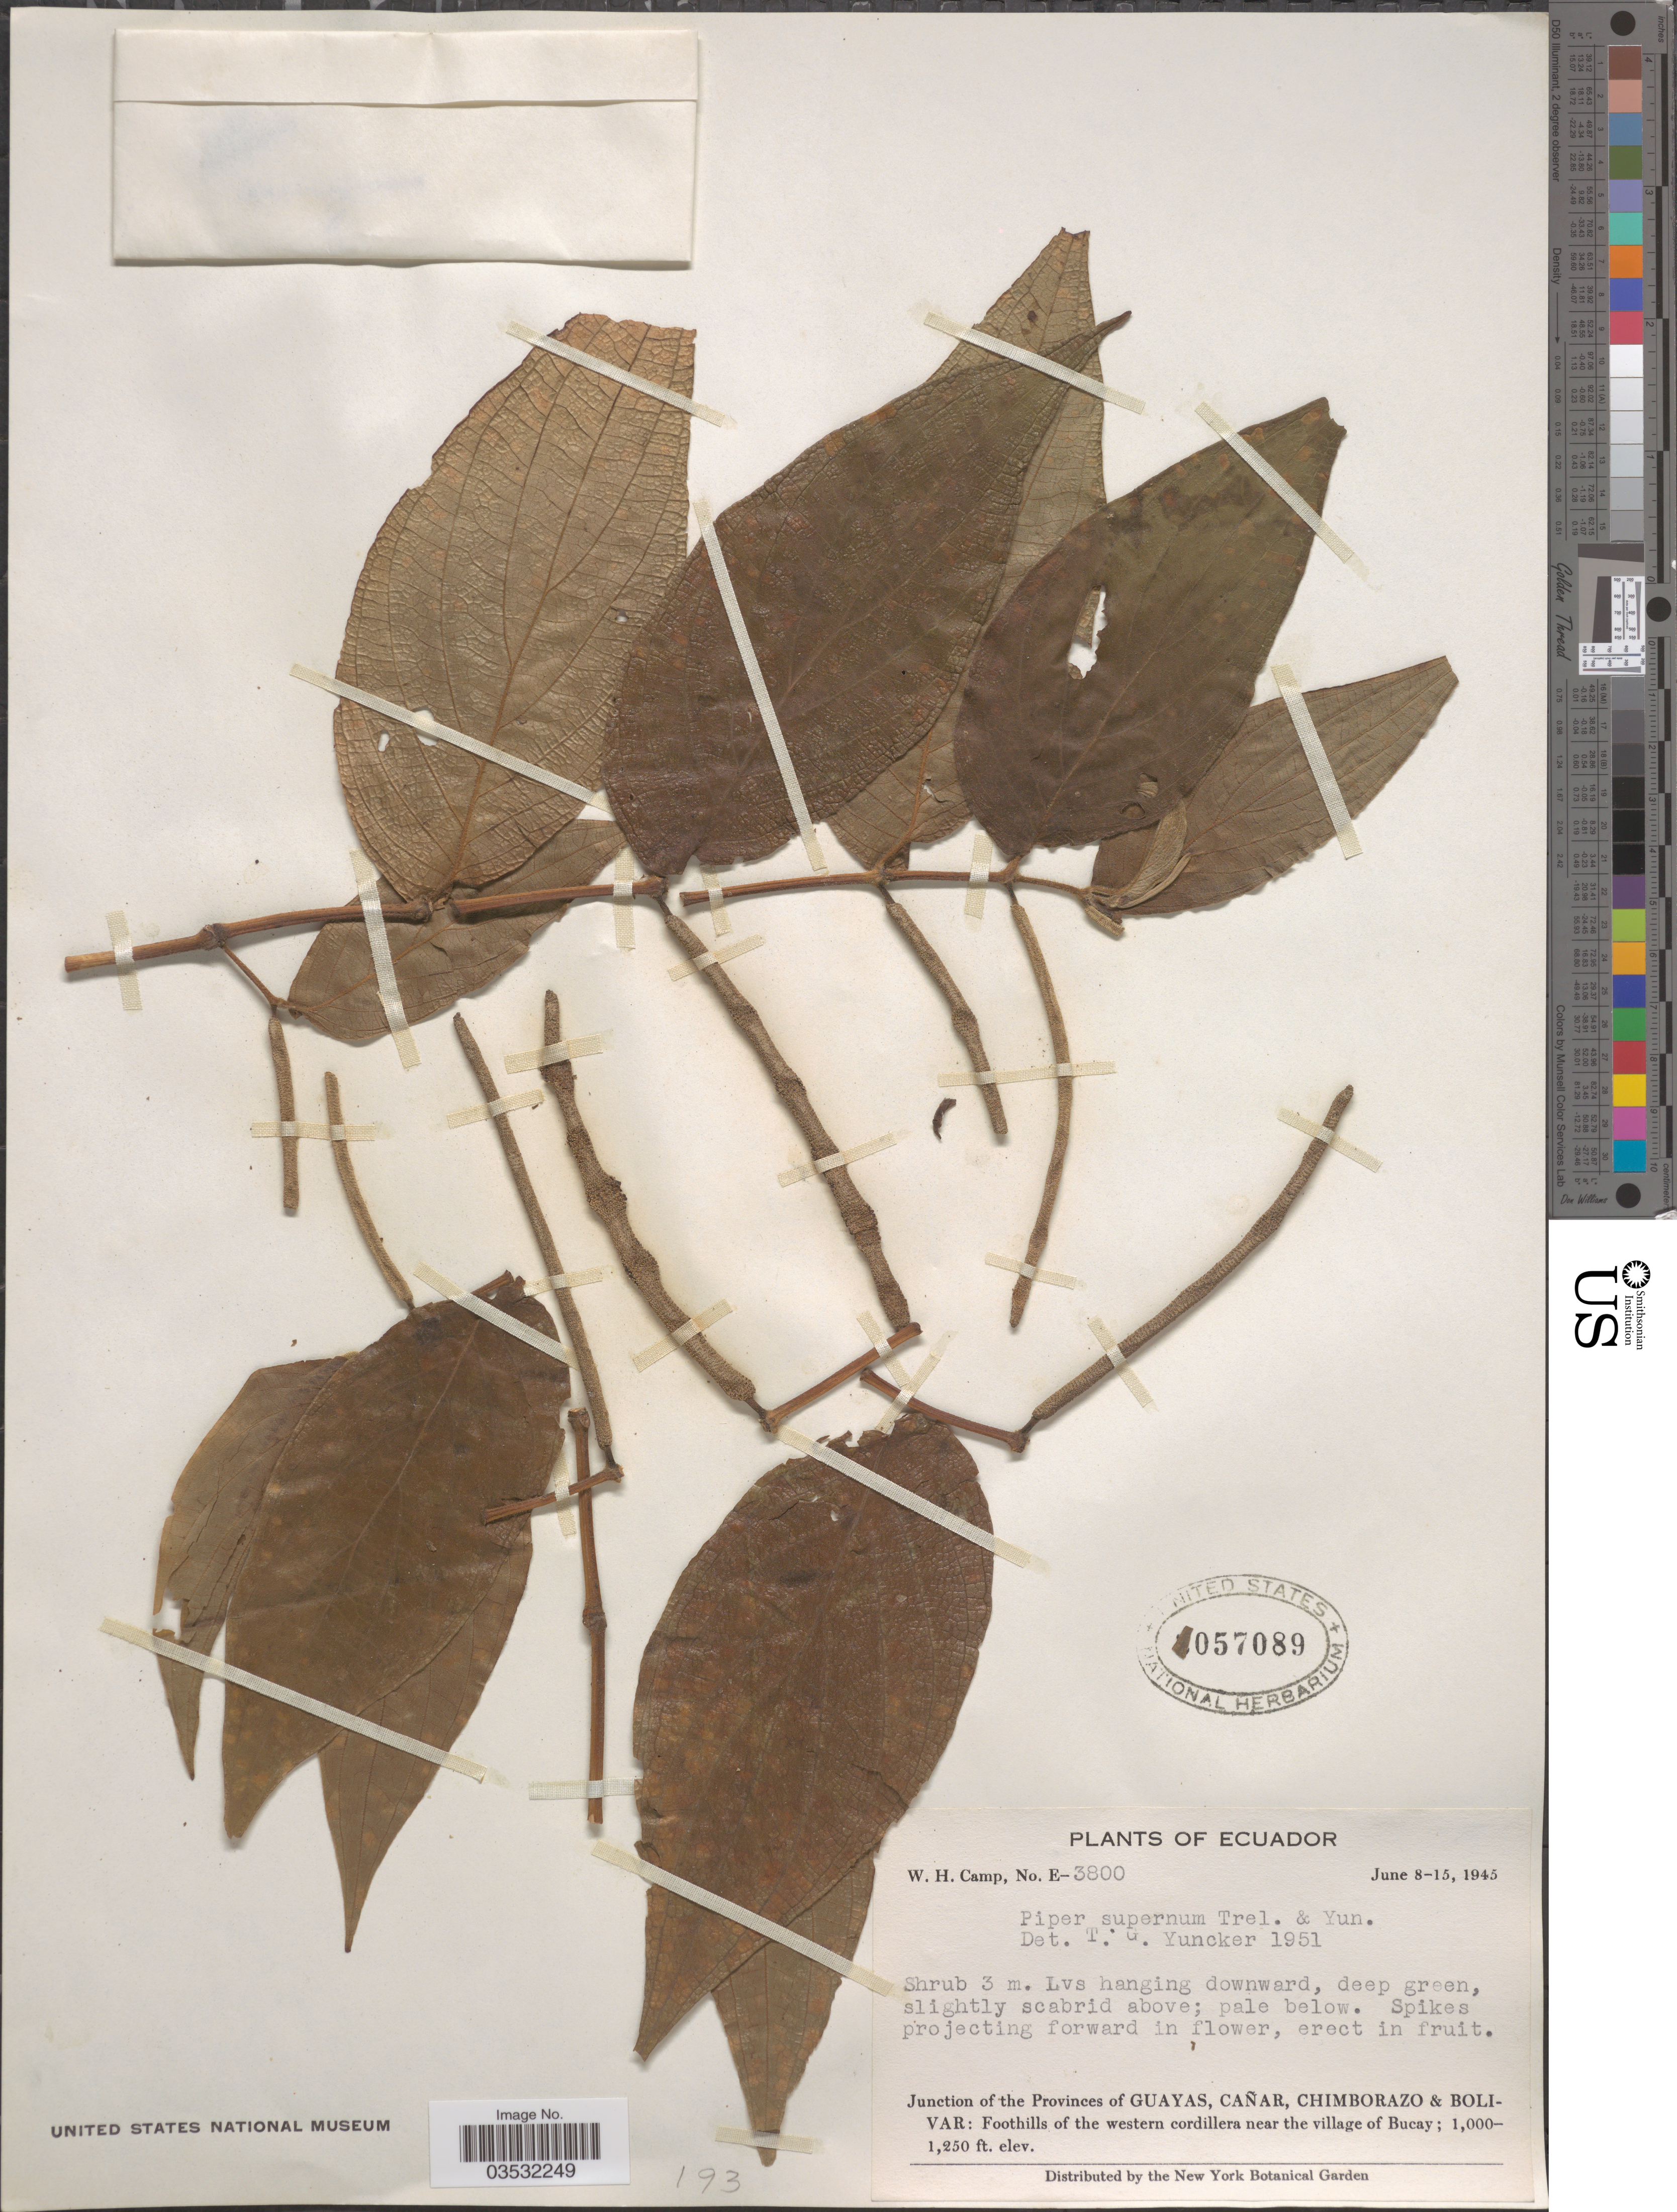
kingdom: Plantae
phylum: Tracheophyta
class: Magnoliopsida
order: Piperales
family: Piperaceae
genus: Piper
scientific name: Piper supernum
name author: Trel. & Yunck.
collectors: W. H. Camp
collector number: E-3800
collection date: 1945-06-08/1945-06-15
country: Ecuador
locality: Junction of the Provinces of Guayas, Cañar, Chimborazo & Bolivar: Foothills of the western cordillera near the village of Bucay.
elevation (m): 305